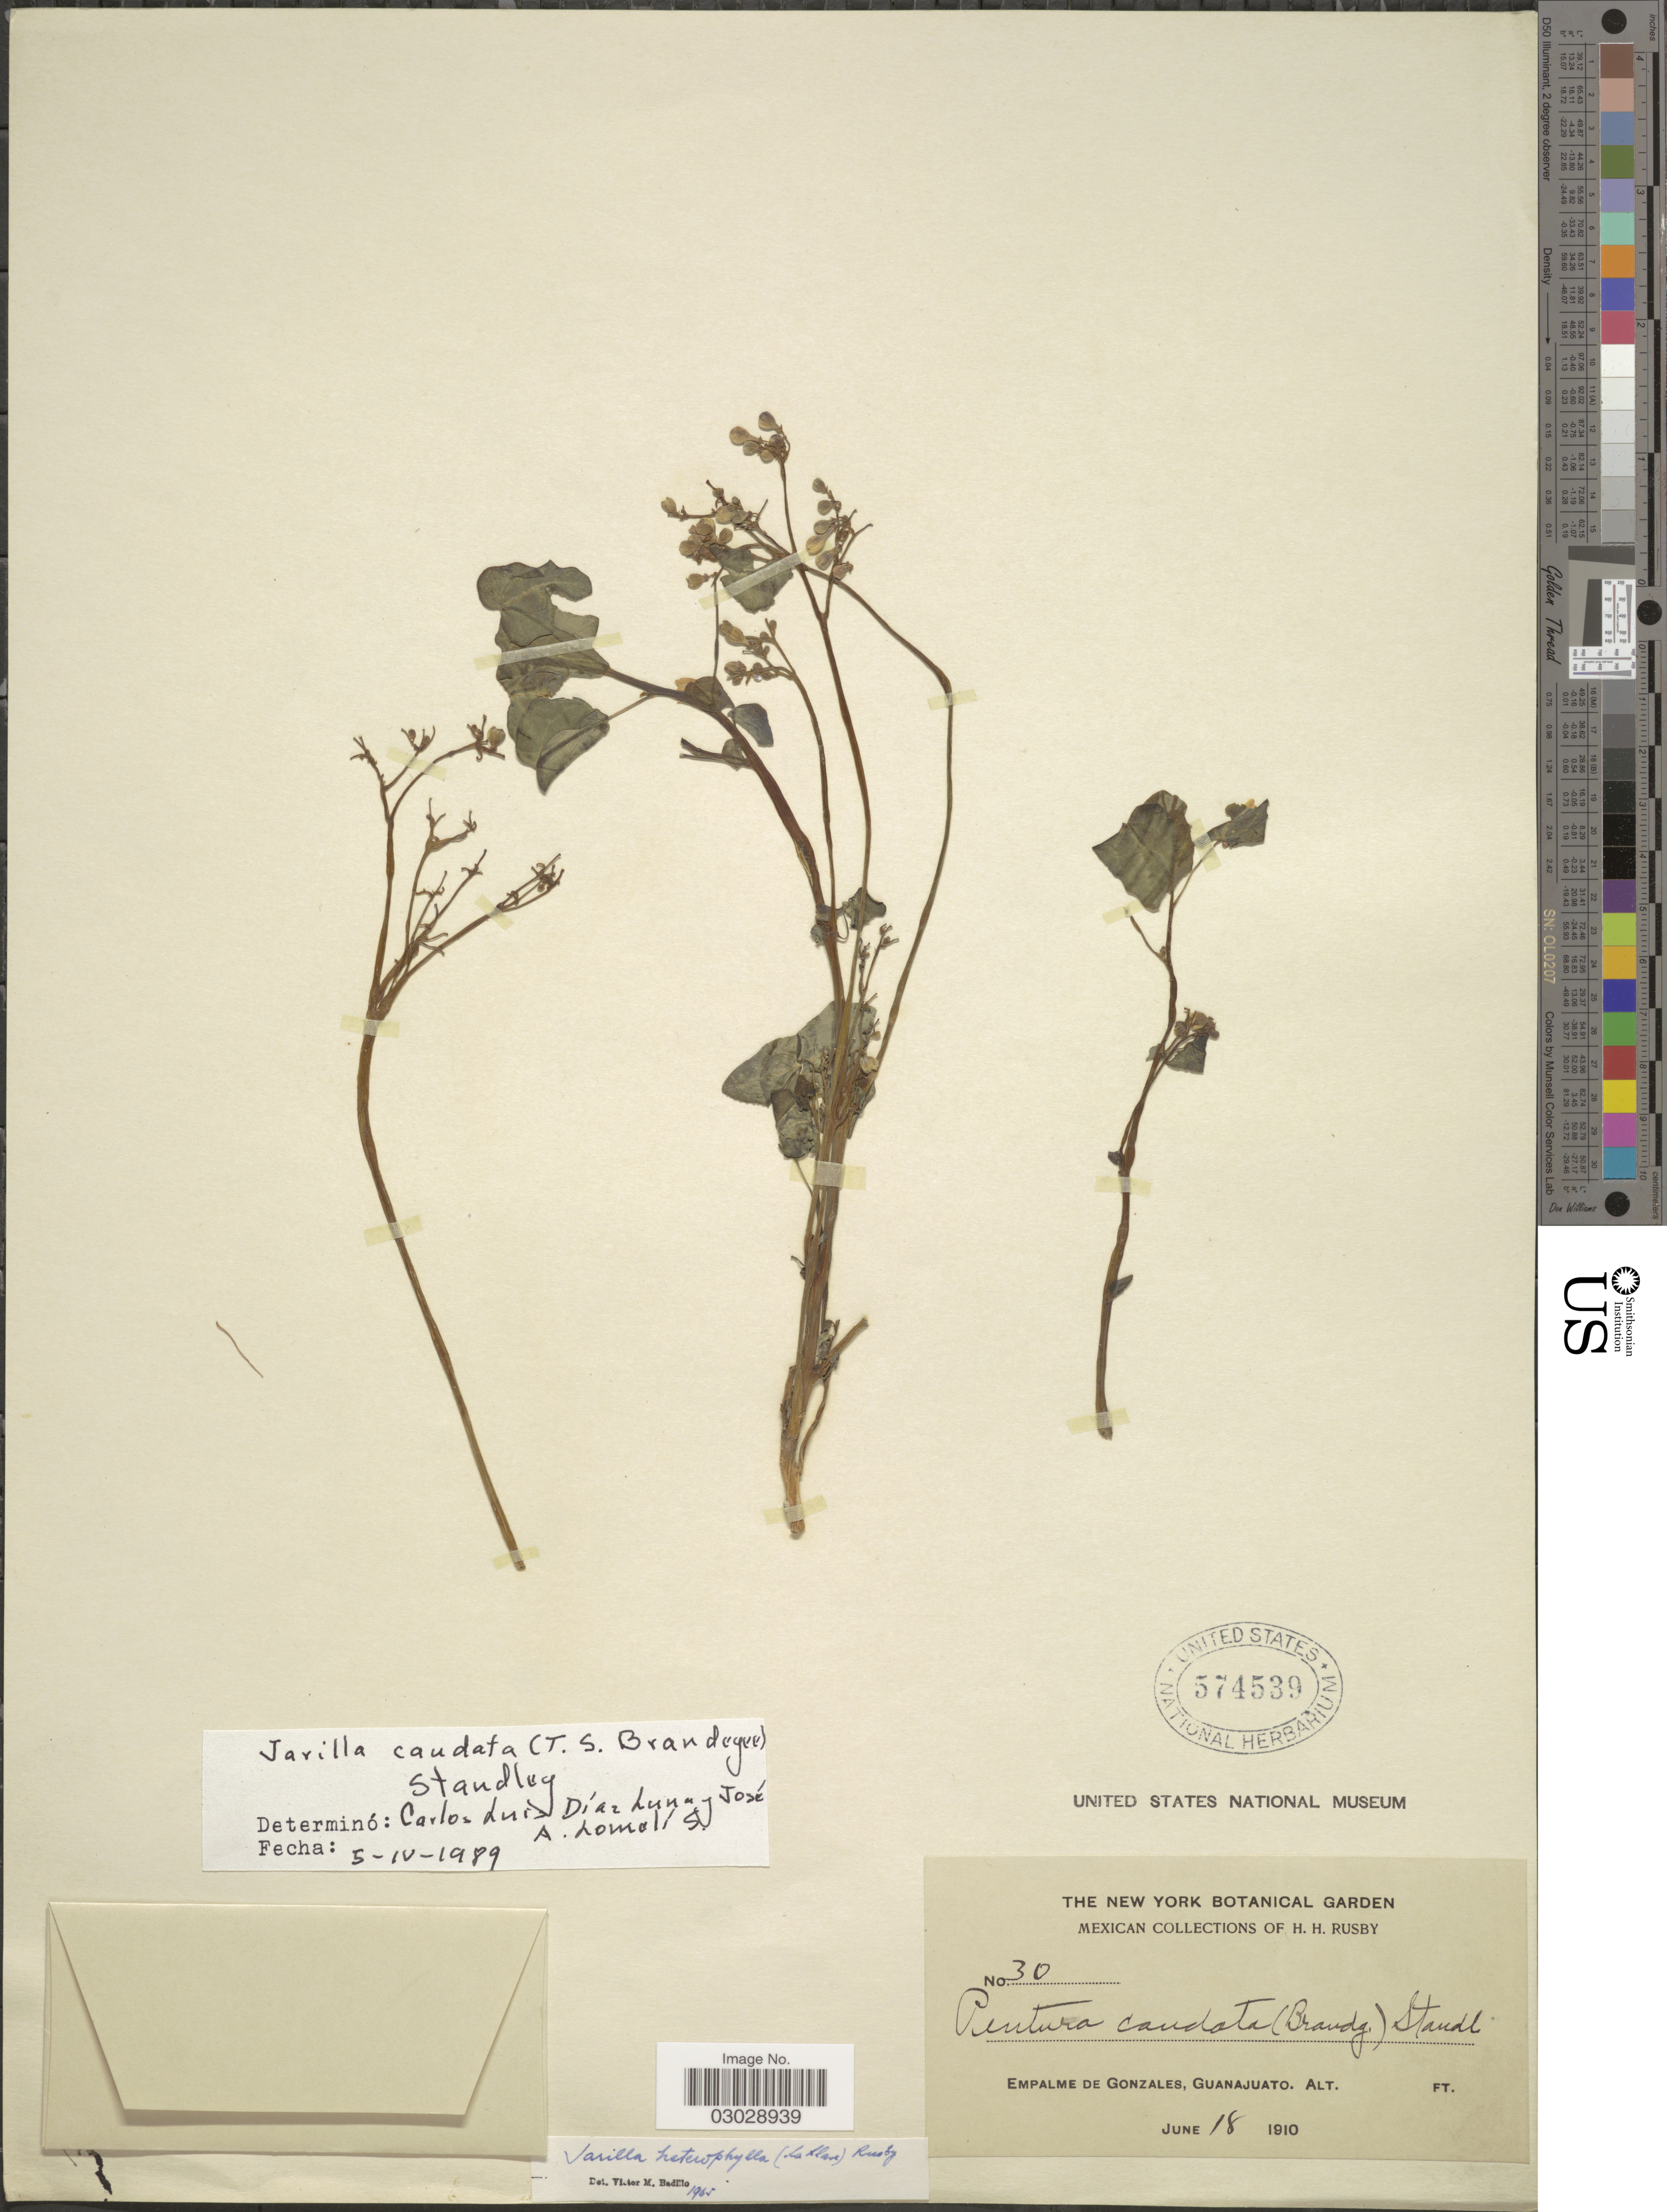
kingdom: Plantae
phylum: Tracheophyta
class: Magnoliopsida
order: Brassicales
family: Caricaceae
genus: Jarilla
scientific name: Jarilla caudata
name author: (Brandegee) Standl.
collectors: H. H. Rusby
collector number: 30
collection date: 1910-06-18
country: Mexico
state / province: Guanajuato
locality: Empalme de Gonzales.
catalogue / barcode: US 574539